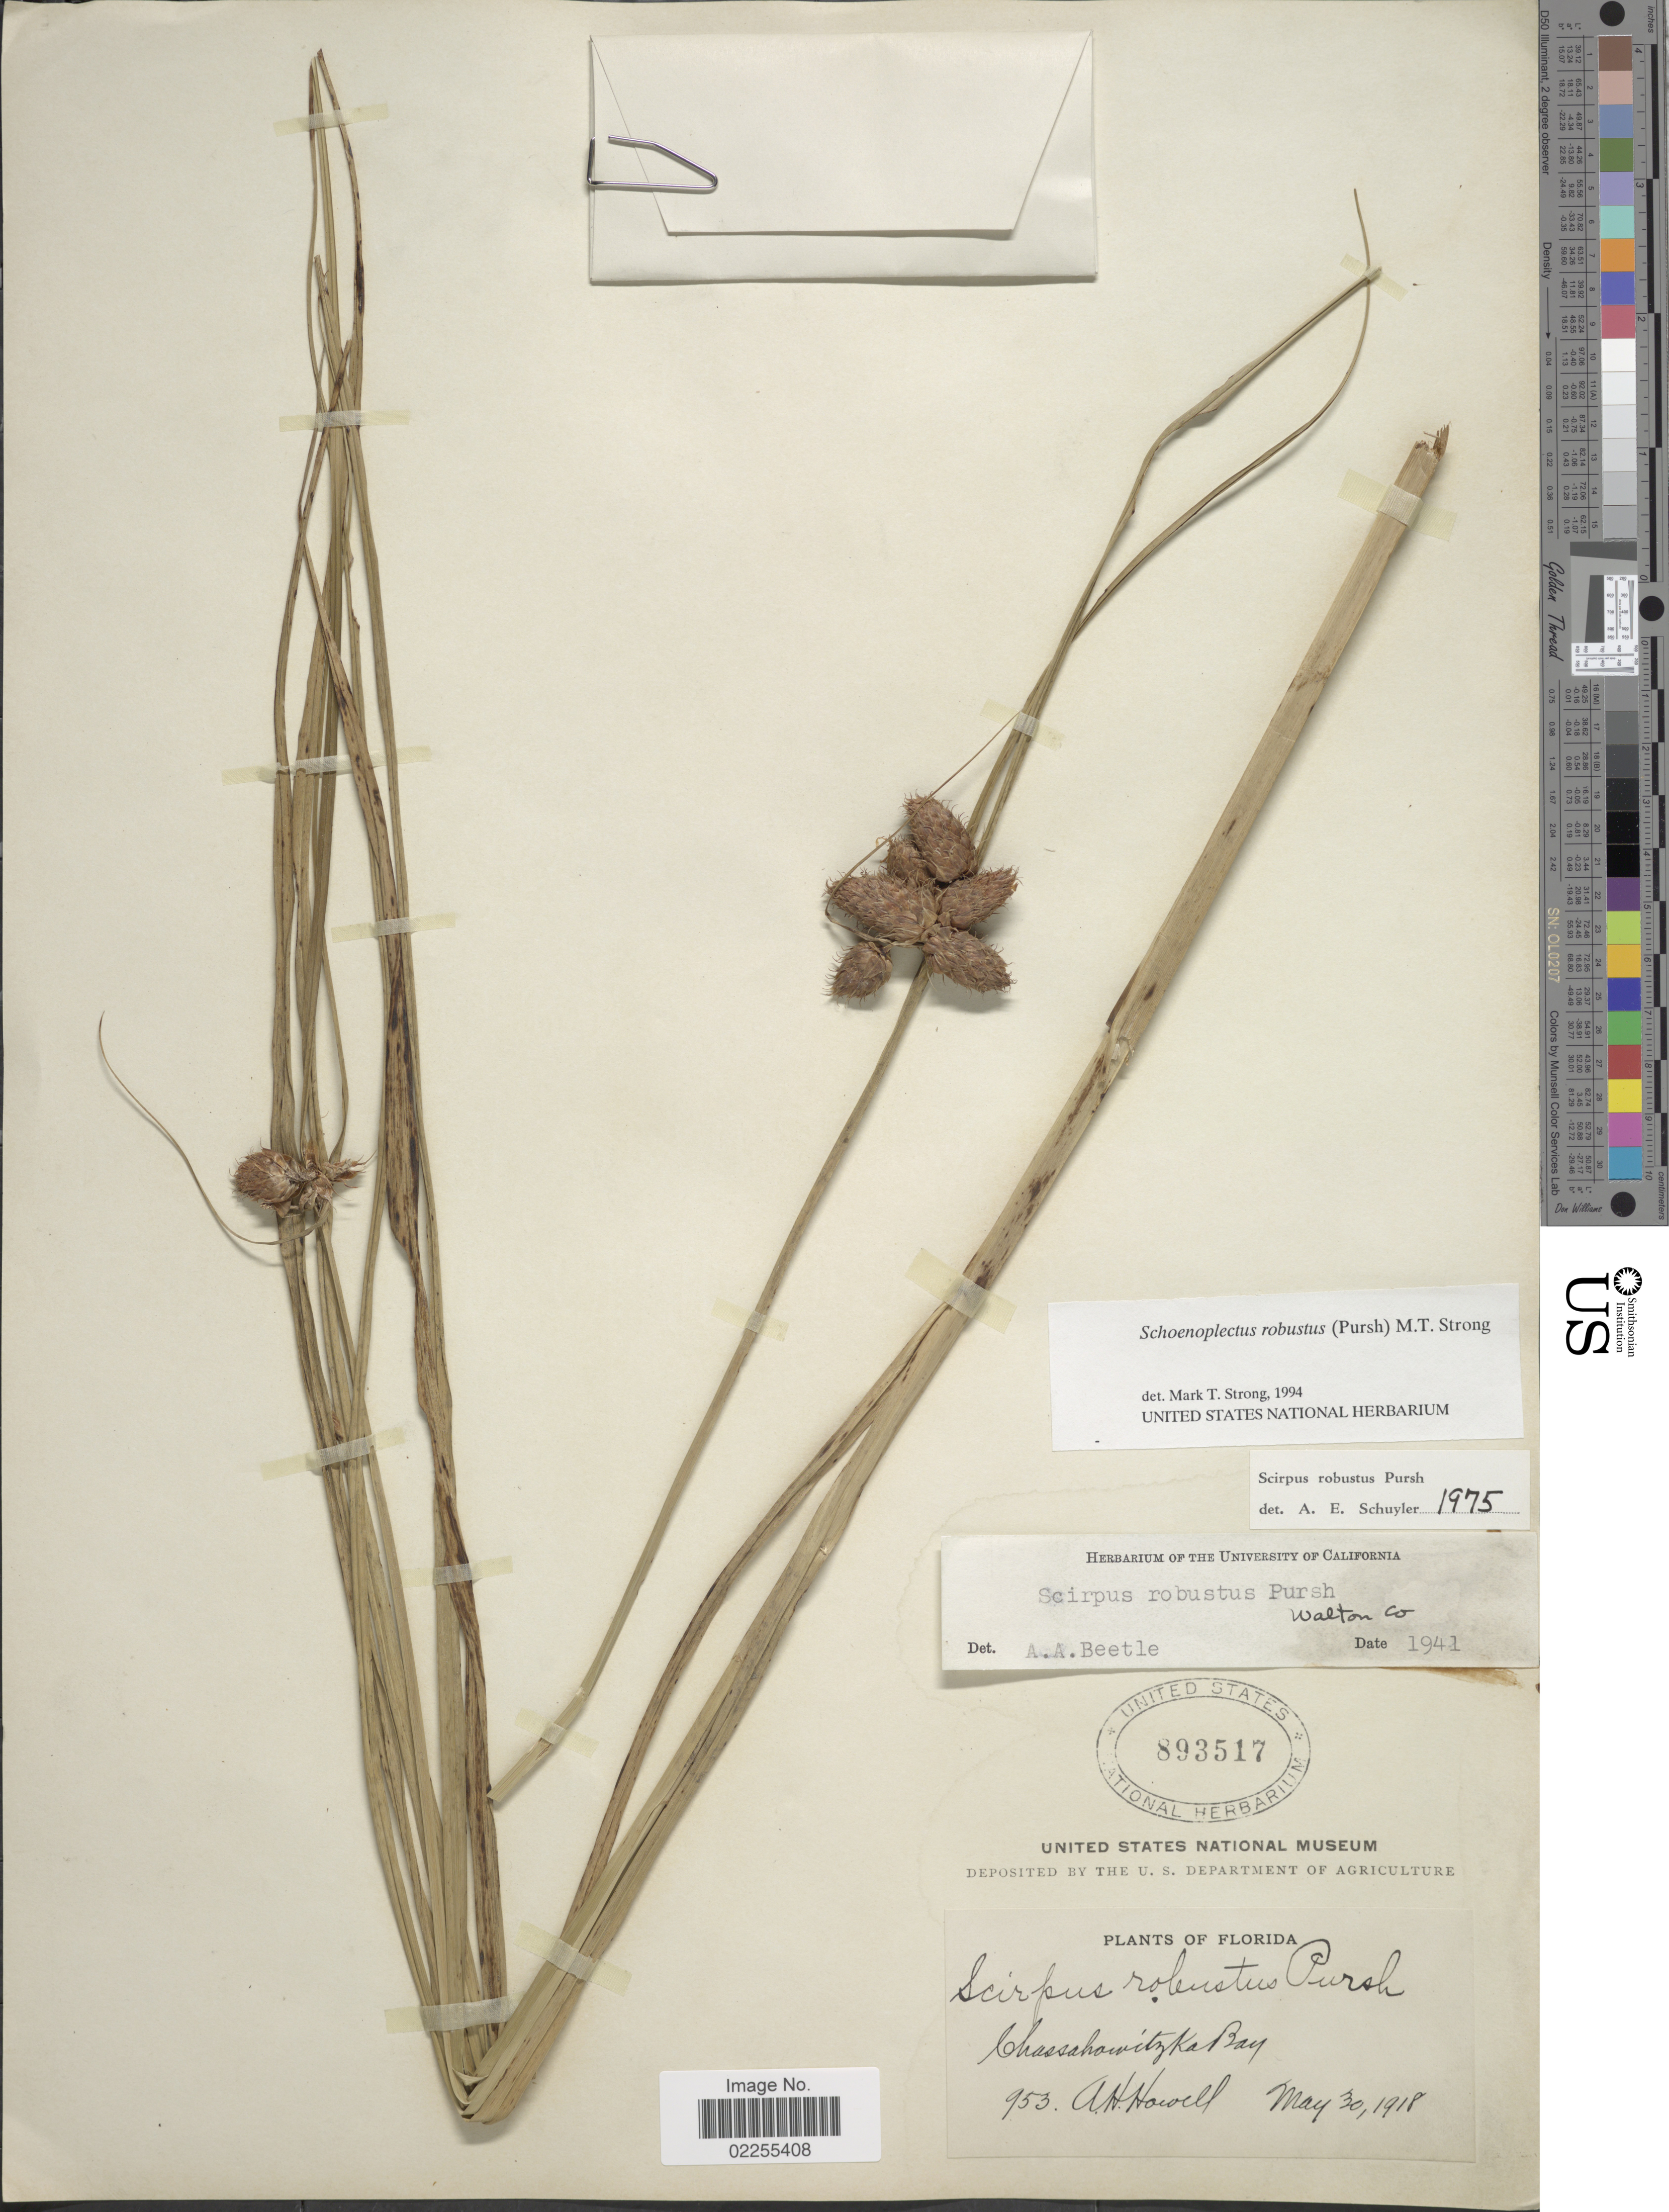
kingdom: Plantae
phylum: Tracheophyta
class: Liliopsida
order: Poales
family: Cyperaceae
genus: Bolboschoenus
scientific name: Bolboschoenus robustus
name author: (Pursh) Soják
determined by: Strong, M. T., (US), Smithsonian Institution - National Museum of Natural History (UNITED STATES)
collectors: A. Howell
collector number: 953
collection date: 1918-05-30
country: United States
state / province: Florida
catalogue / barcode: US 893517